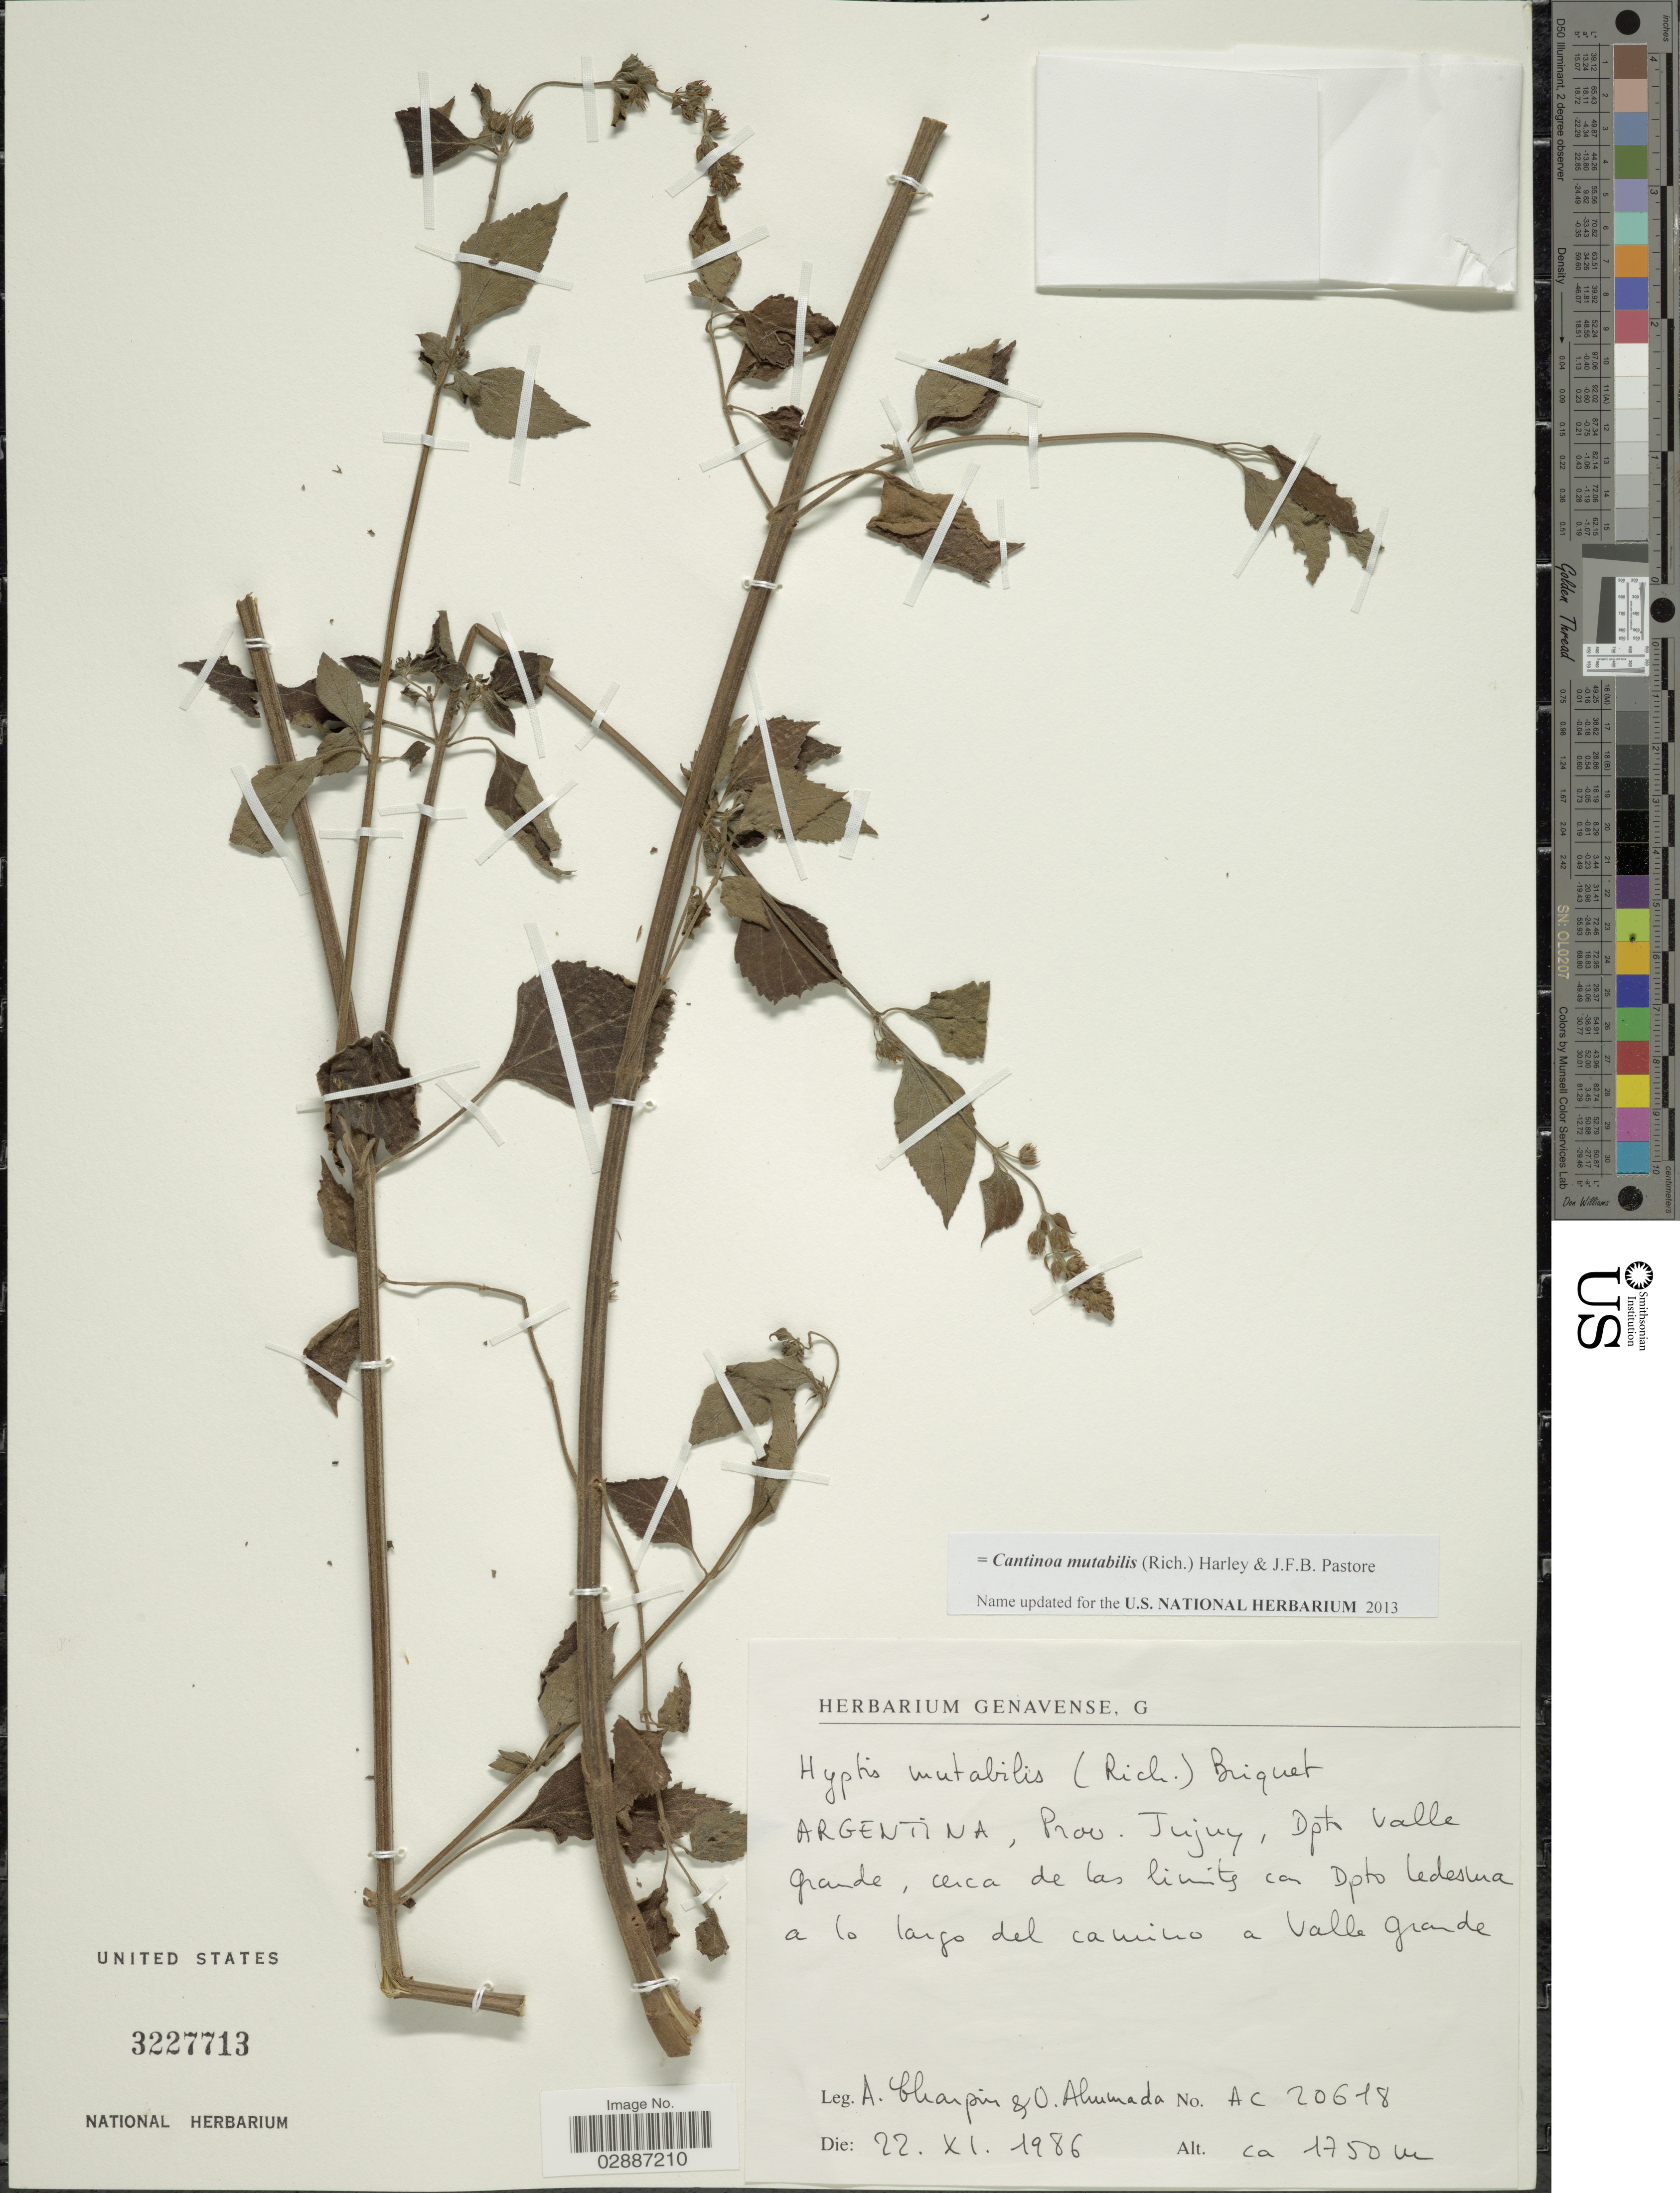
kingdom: Plantae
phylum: Tracheophyta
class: Magnoliopsida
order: Lamiales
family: Lamiaceae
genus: Cantinoa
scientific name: Cantinoa mutabilis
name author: (Epling) Harley & J.F.B. Pastore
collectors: A. Charpin & O. Ahumada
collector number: AC20618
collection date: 1986-11-22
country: Argentina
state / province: Jujuy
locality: Dpto Valle Grande, cerca de las limits ca Dpto Ledesma a lo largo del camino a Valle Grande.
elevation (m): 1750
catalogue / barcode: US 3227713